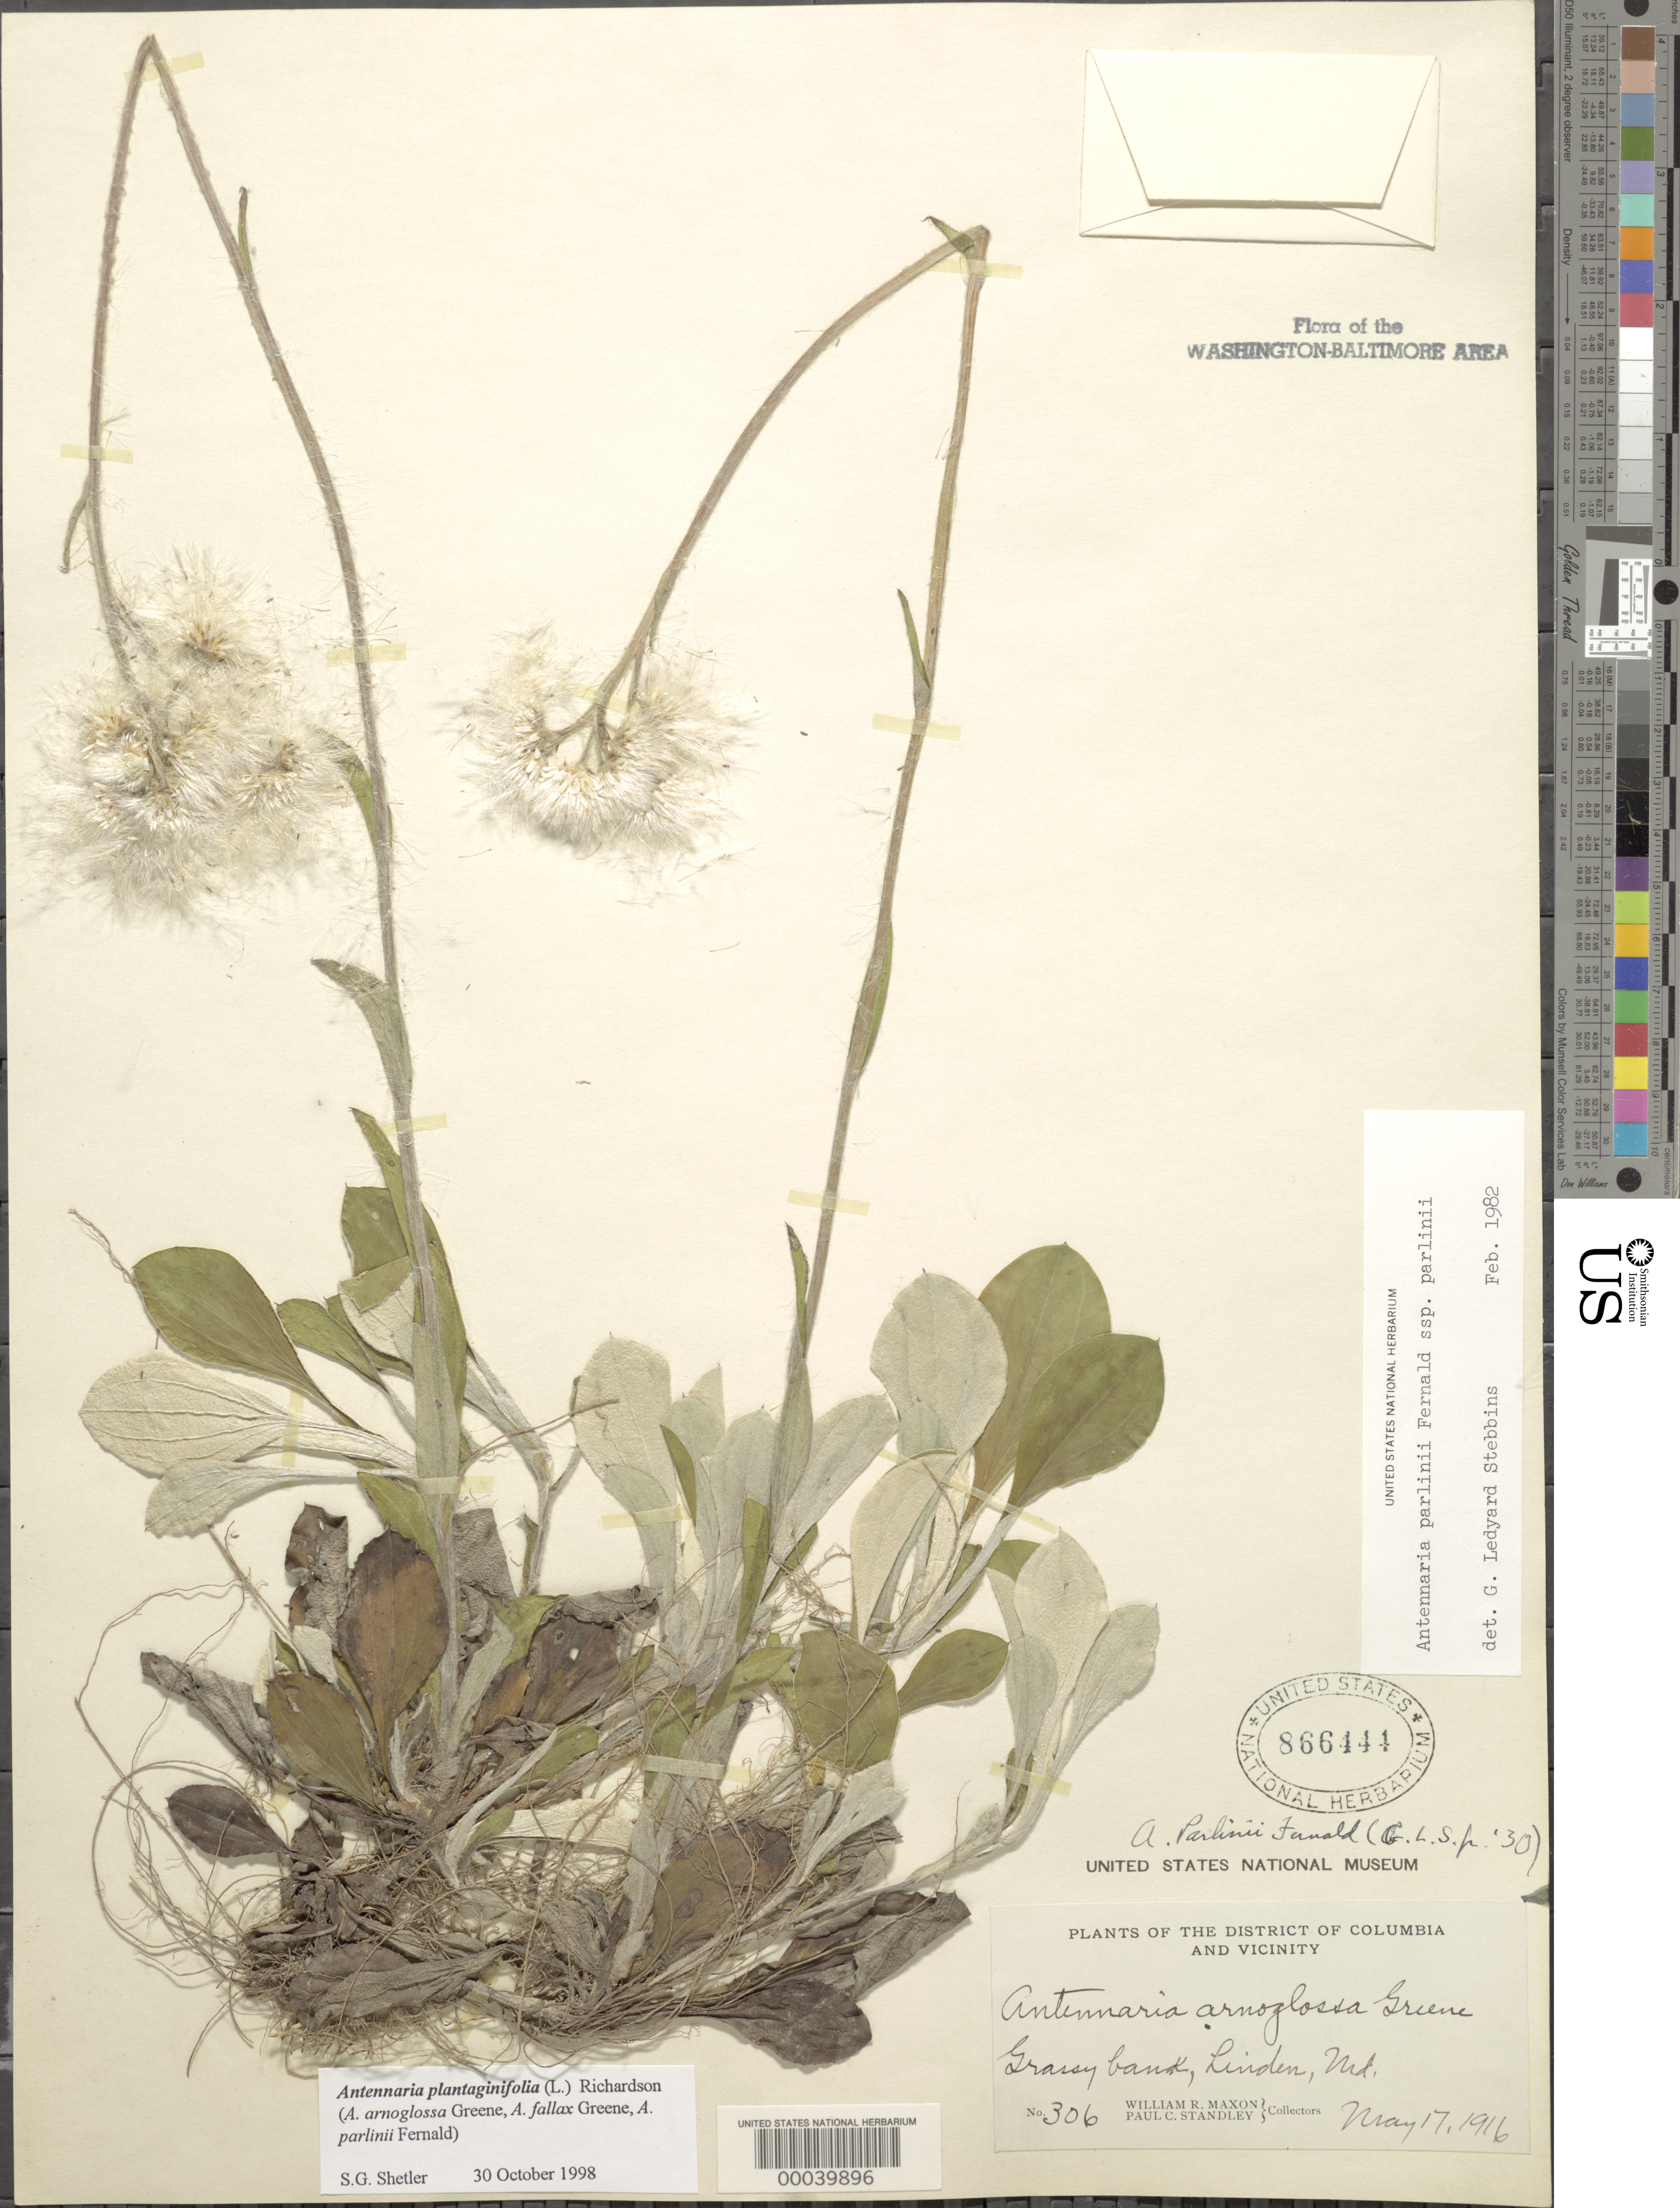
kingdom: Plantae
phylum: Tracheophyta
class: Magnoliopsida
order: Asterales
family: Asteraceae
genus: Antennaria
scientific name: Antennaria plantaginifolia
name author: (L.) Richardson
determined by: Stebbins, G. L.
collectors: W. R. Maxon & P. C. Standley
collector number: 306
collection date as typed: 17 May 1916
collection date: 1916-05-17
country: United States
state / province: Maryland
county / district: Montgomery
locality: Linden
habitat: Grassy bank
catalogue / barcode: US 866444